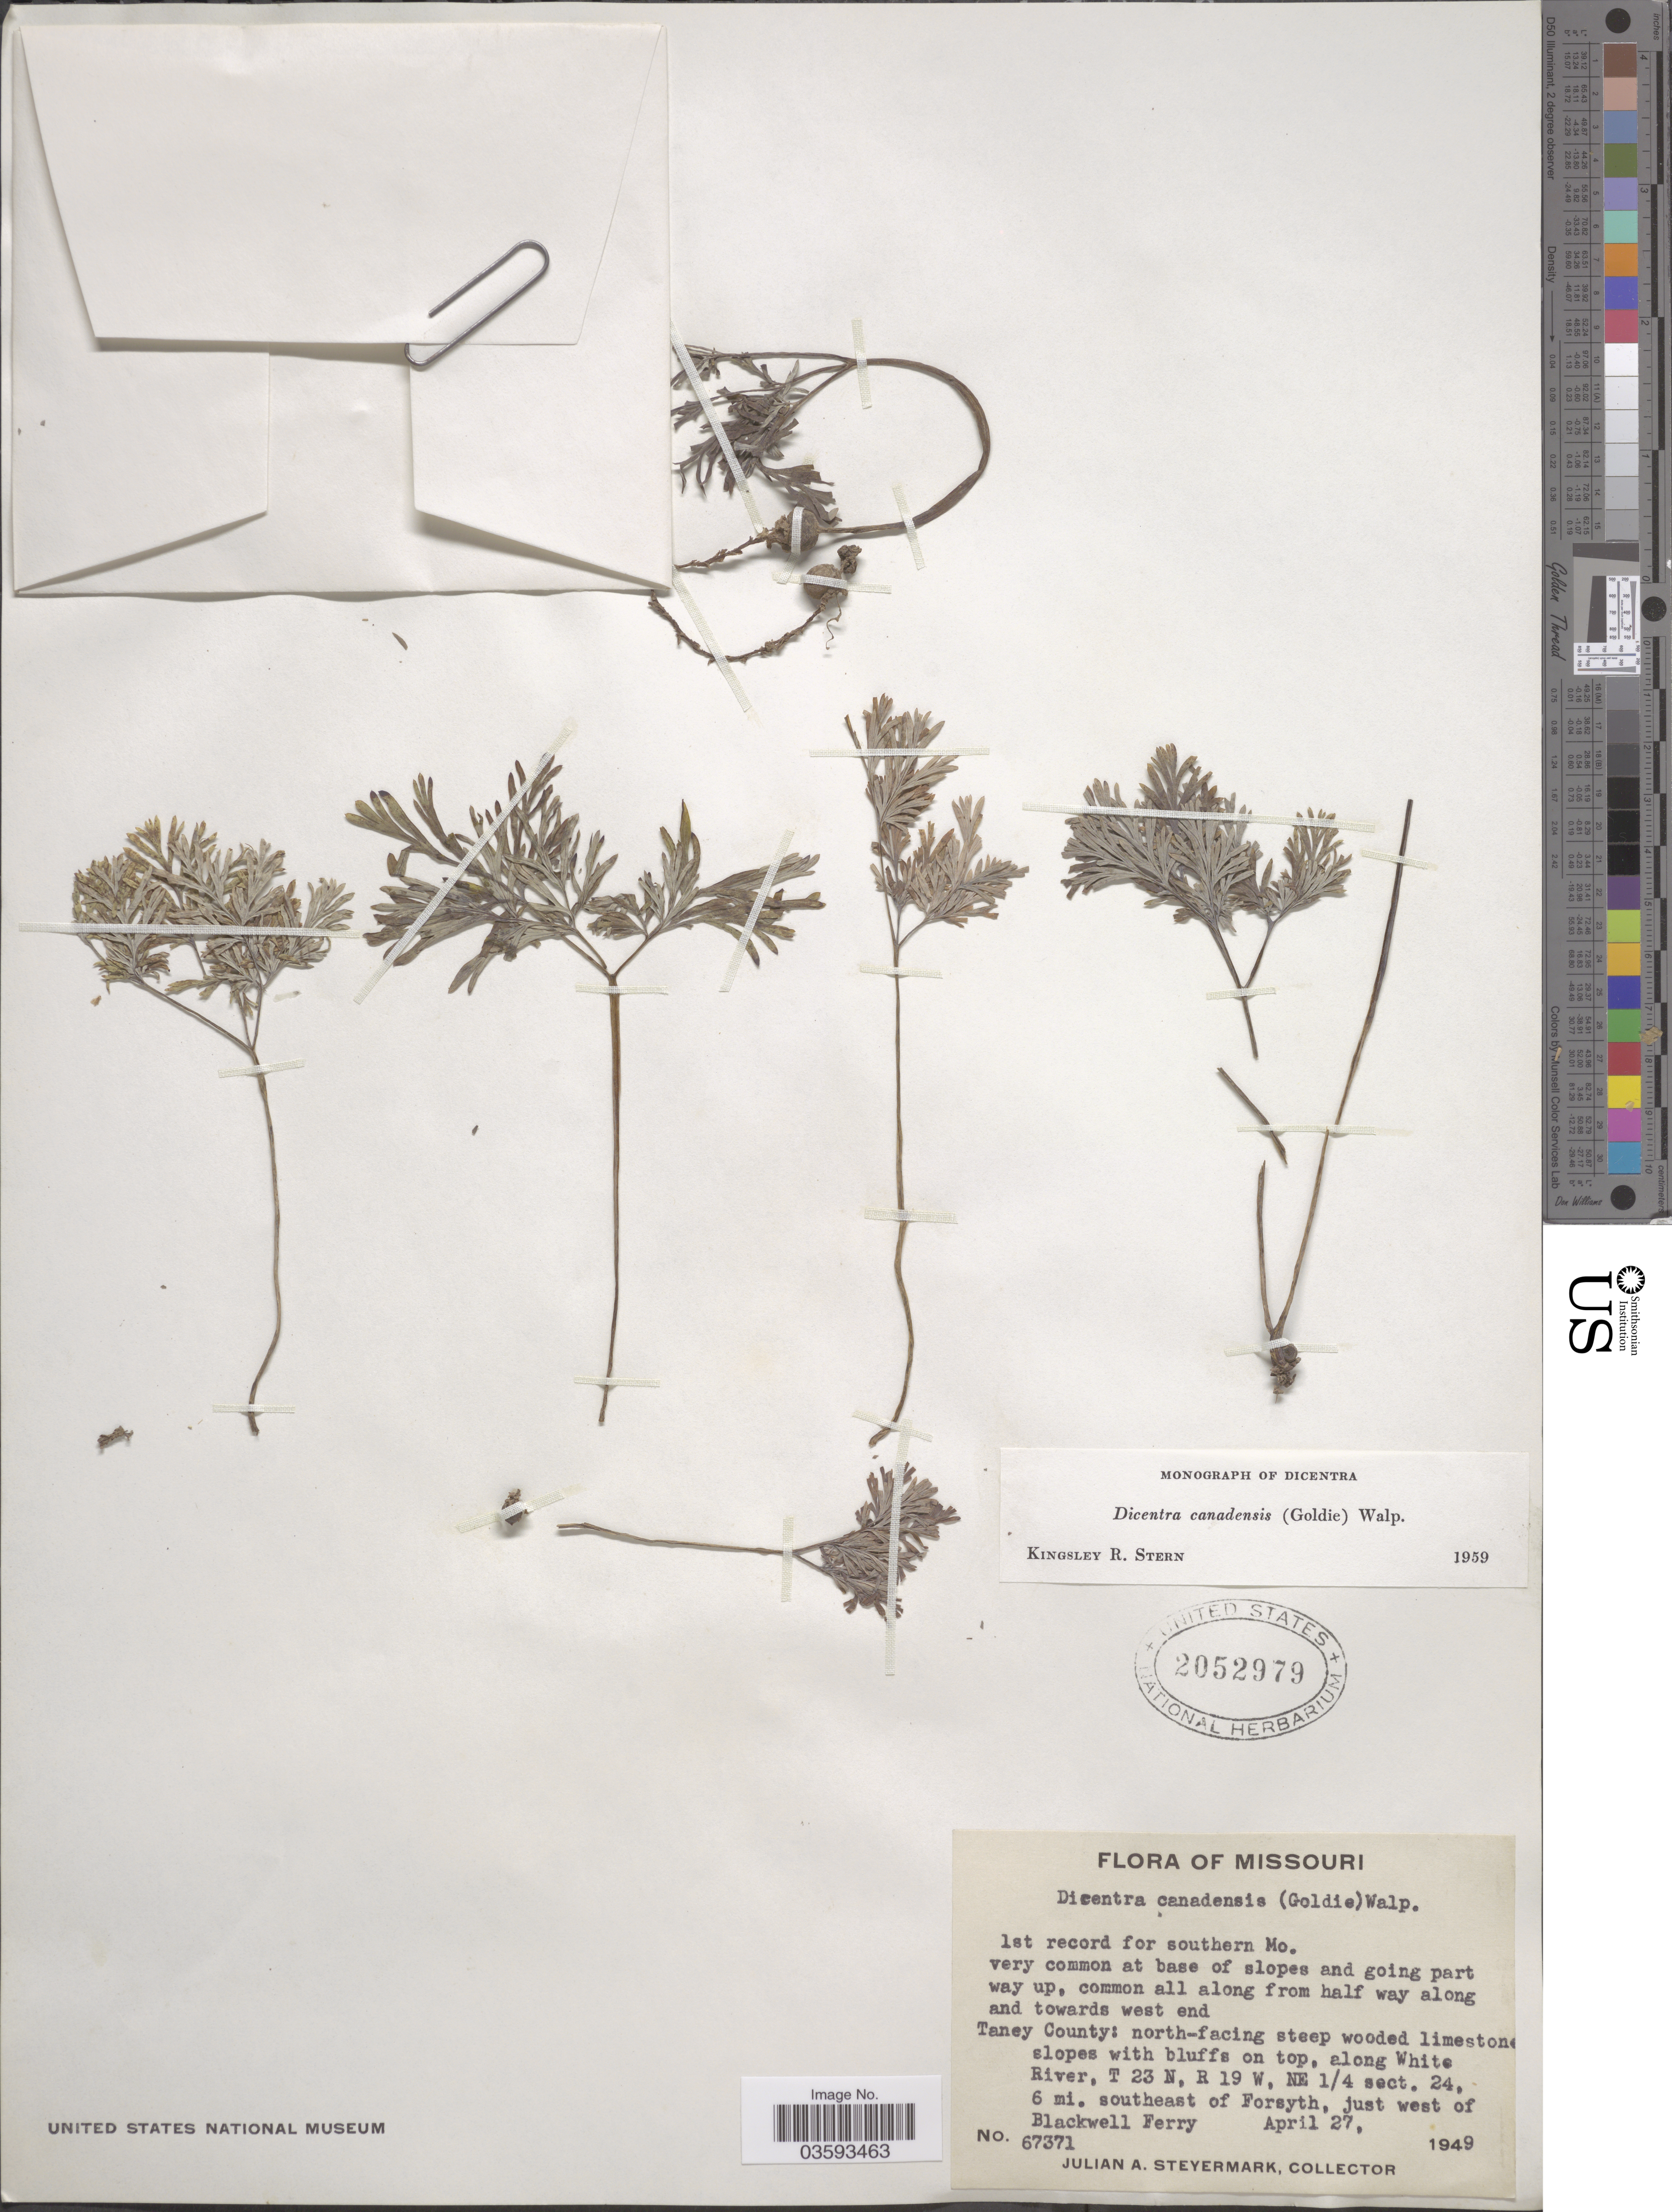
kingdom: Plantae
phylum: Tracheophyta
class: Magnoliopsida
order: Ranunculales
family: Papaveraceae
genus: Dicentra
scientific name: Dicentra canadensis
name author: (Goldie) Walp.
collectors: J. Steyermark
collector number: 67371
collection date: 1949-04-27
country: United States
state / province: Missouri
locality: Taney County: north-facing steep wooded limestone slopes with bluffs on top, along White River, T 23 N, R 19 W, NE 1/4 sect. 24, 6 mi. southeast of Forsyth, just west of Blackwell Ferry.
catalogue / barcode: US 2052979